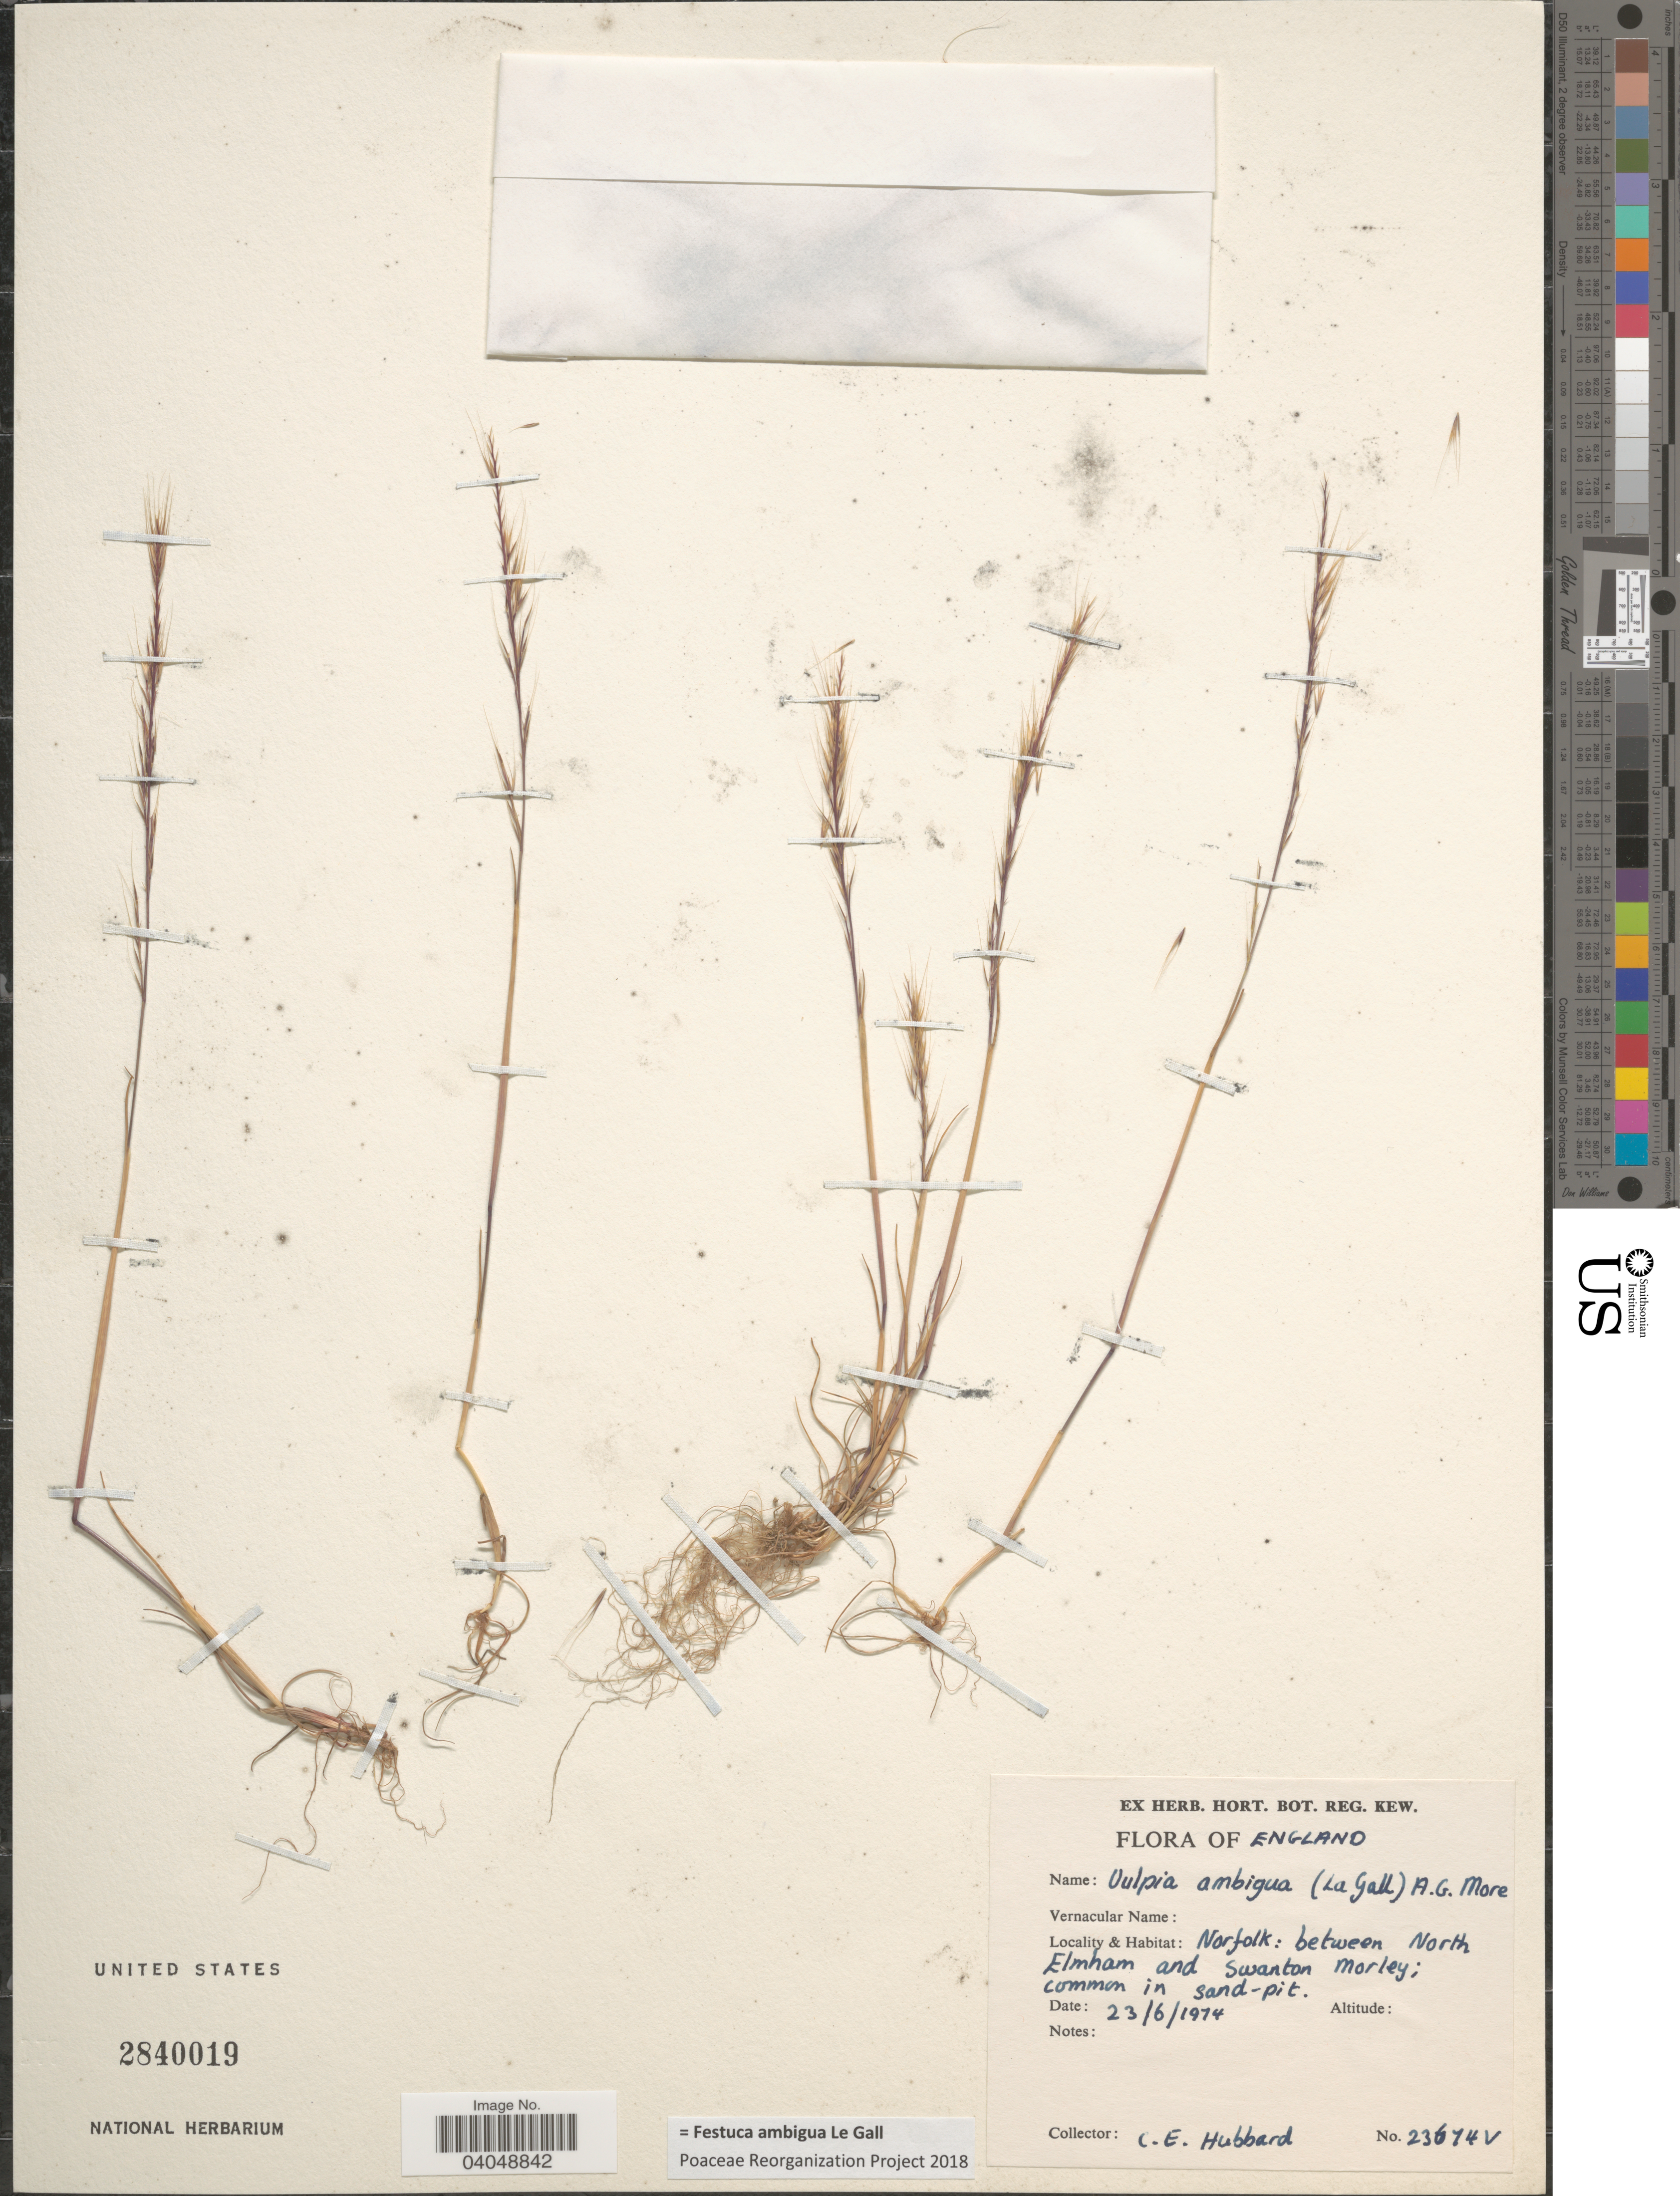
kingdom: Plantae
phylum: Tracheophyta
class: Liliopsida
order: Poales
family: Poaceae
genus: Festuca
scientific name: Festuca ambigua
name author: Le Gall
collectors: C. E. Hubbard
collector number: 23674V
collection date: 1974-06-23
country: United Kingdom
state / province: England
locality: Norfolk: between North Elmham and Swanton Morley.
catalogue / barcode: US 2840019